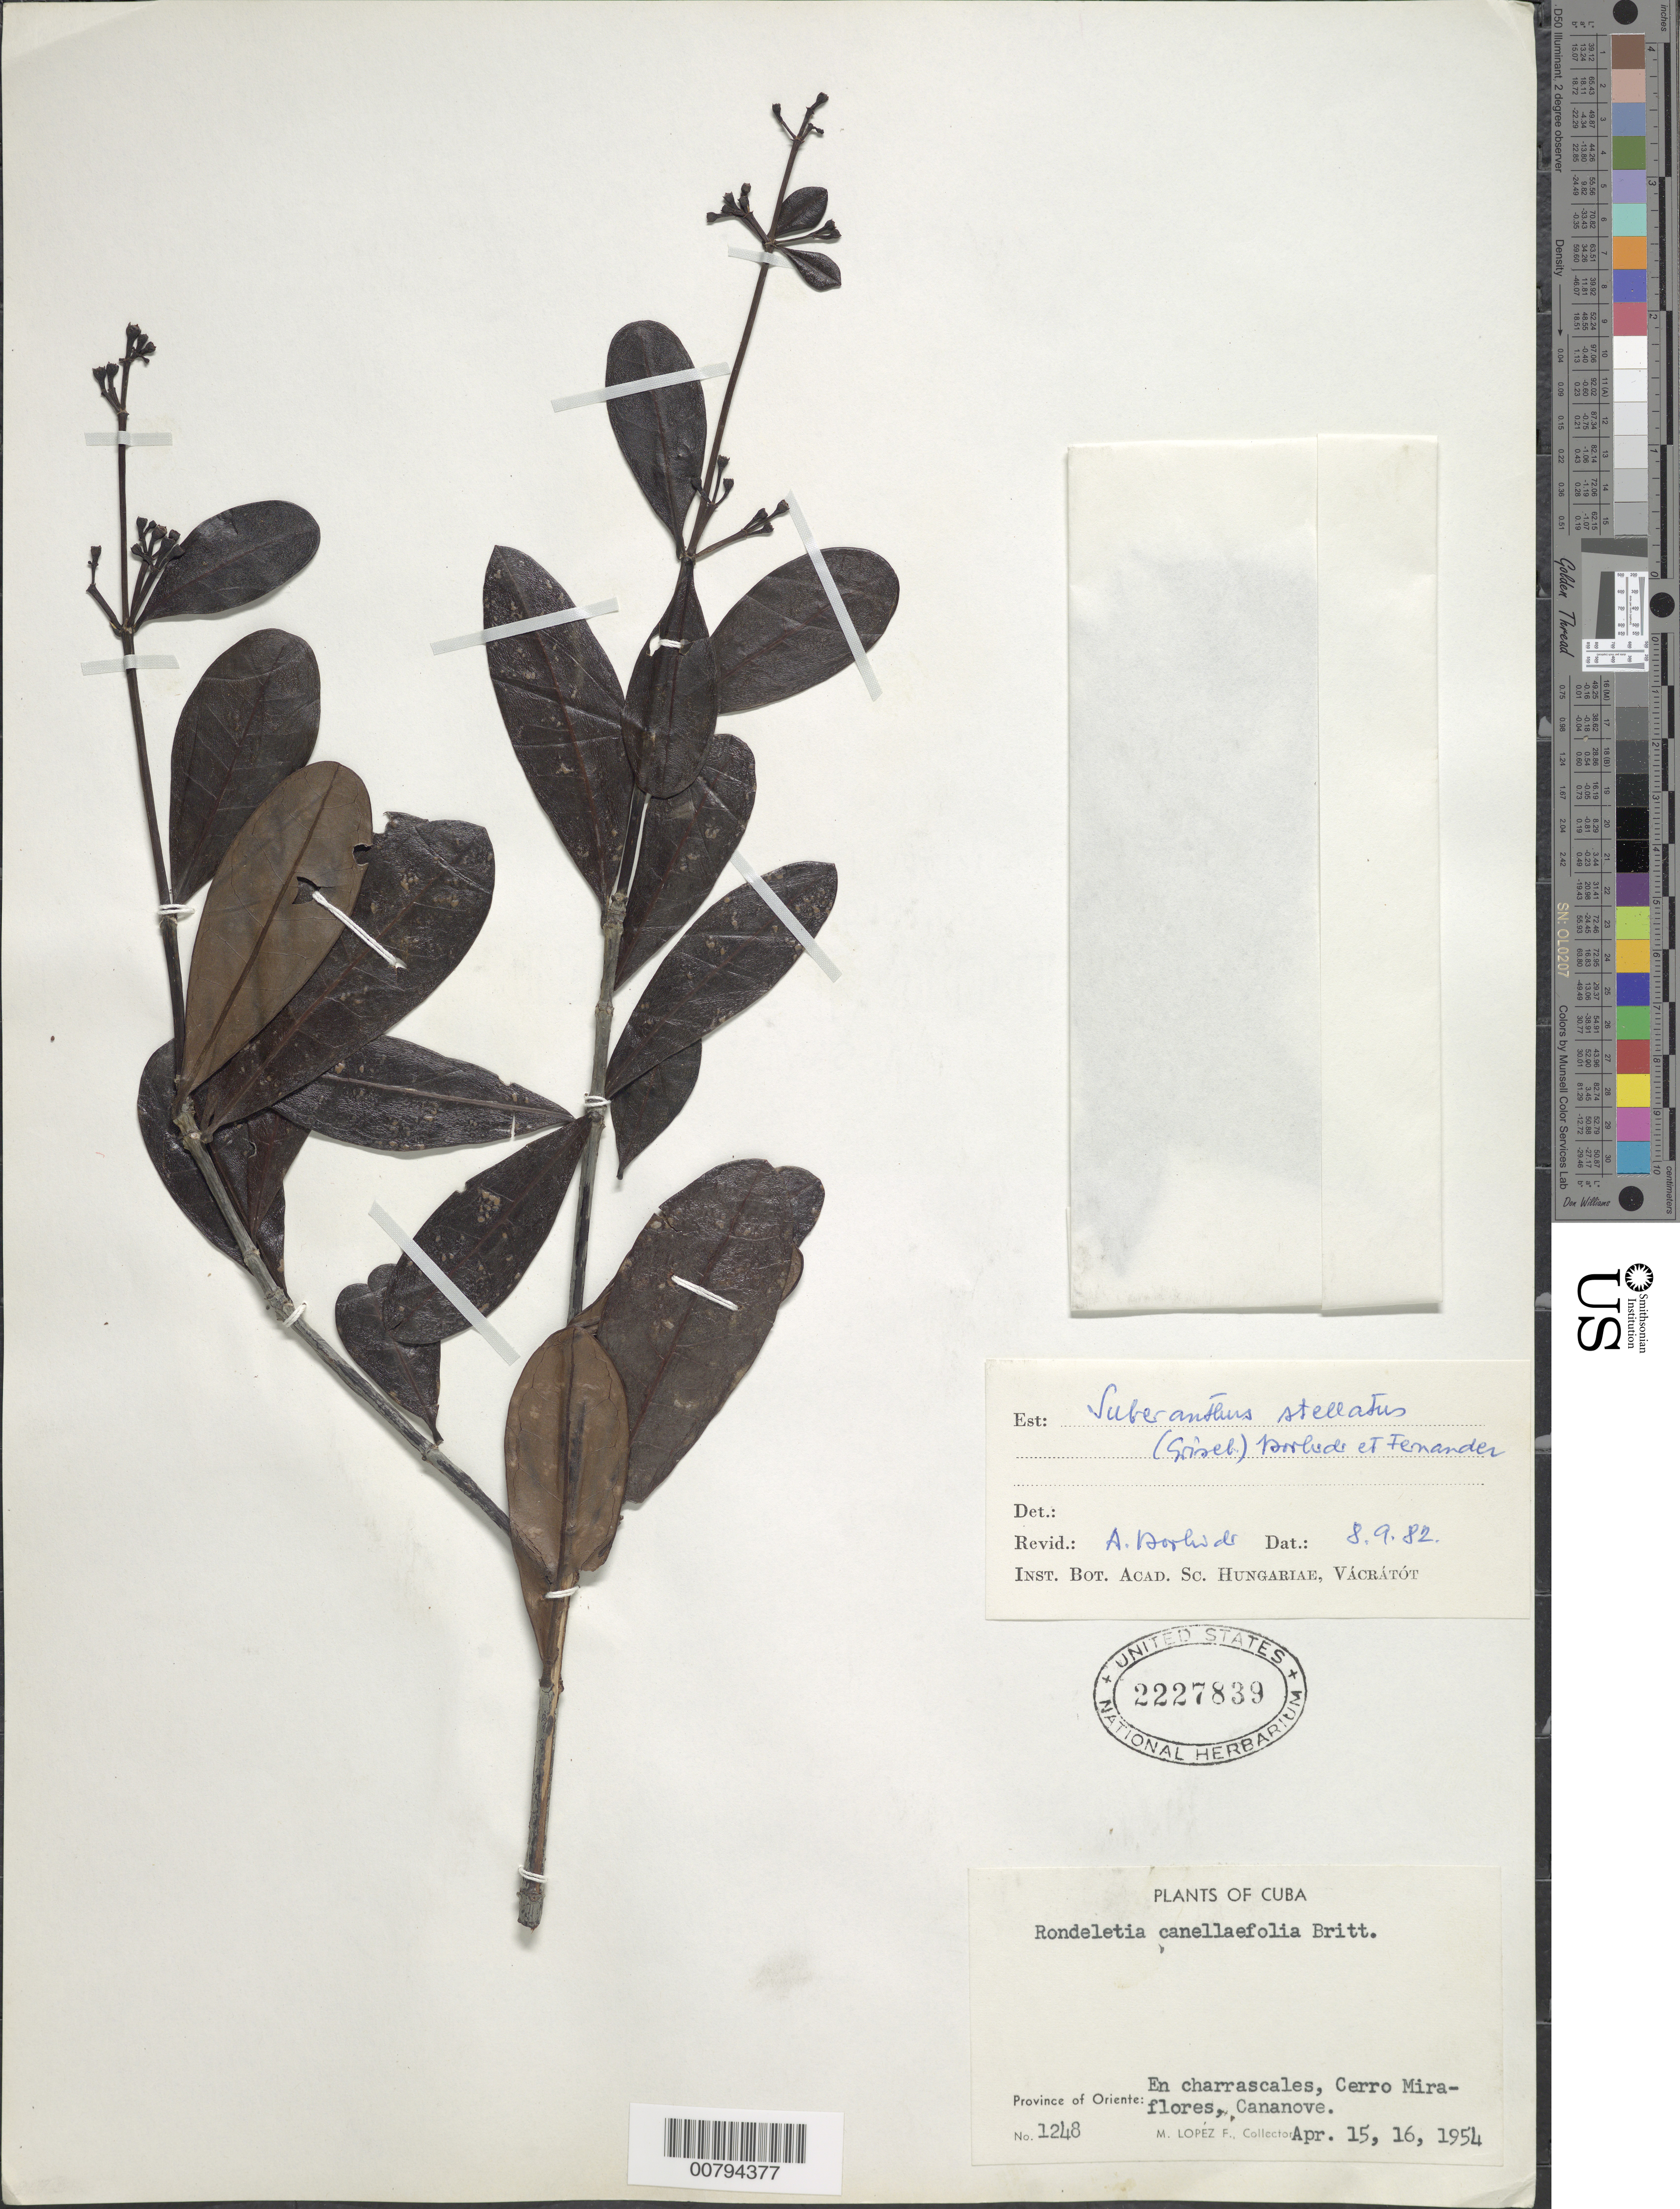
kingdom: Plantae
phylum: Tracheophyta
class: Magnoliopsida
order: Gentianales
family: Rubiaceae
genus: Suberanthus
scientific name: Suberanthus stellatus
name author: (Griseb.) Borhidi & Fernández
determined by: Borhidi, Attila L.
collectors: M. López Figueiras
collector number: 1248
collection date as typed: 15 Apr 1954 and 16 Apr 1954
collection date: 1954-04-15,1954-04-16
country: Cuba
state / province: Oriente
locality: Cerro Miraflores, Cananove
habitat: En charrascales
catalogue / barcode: US 2227839